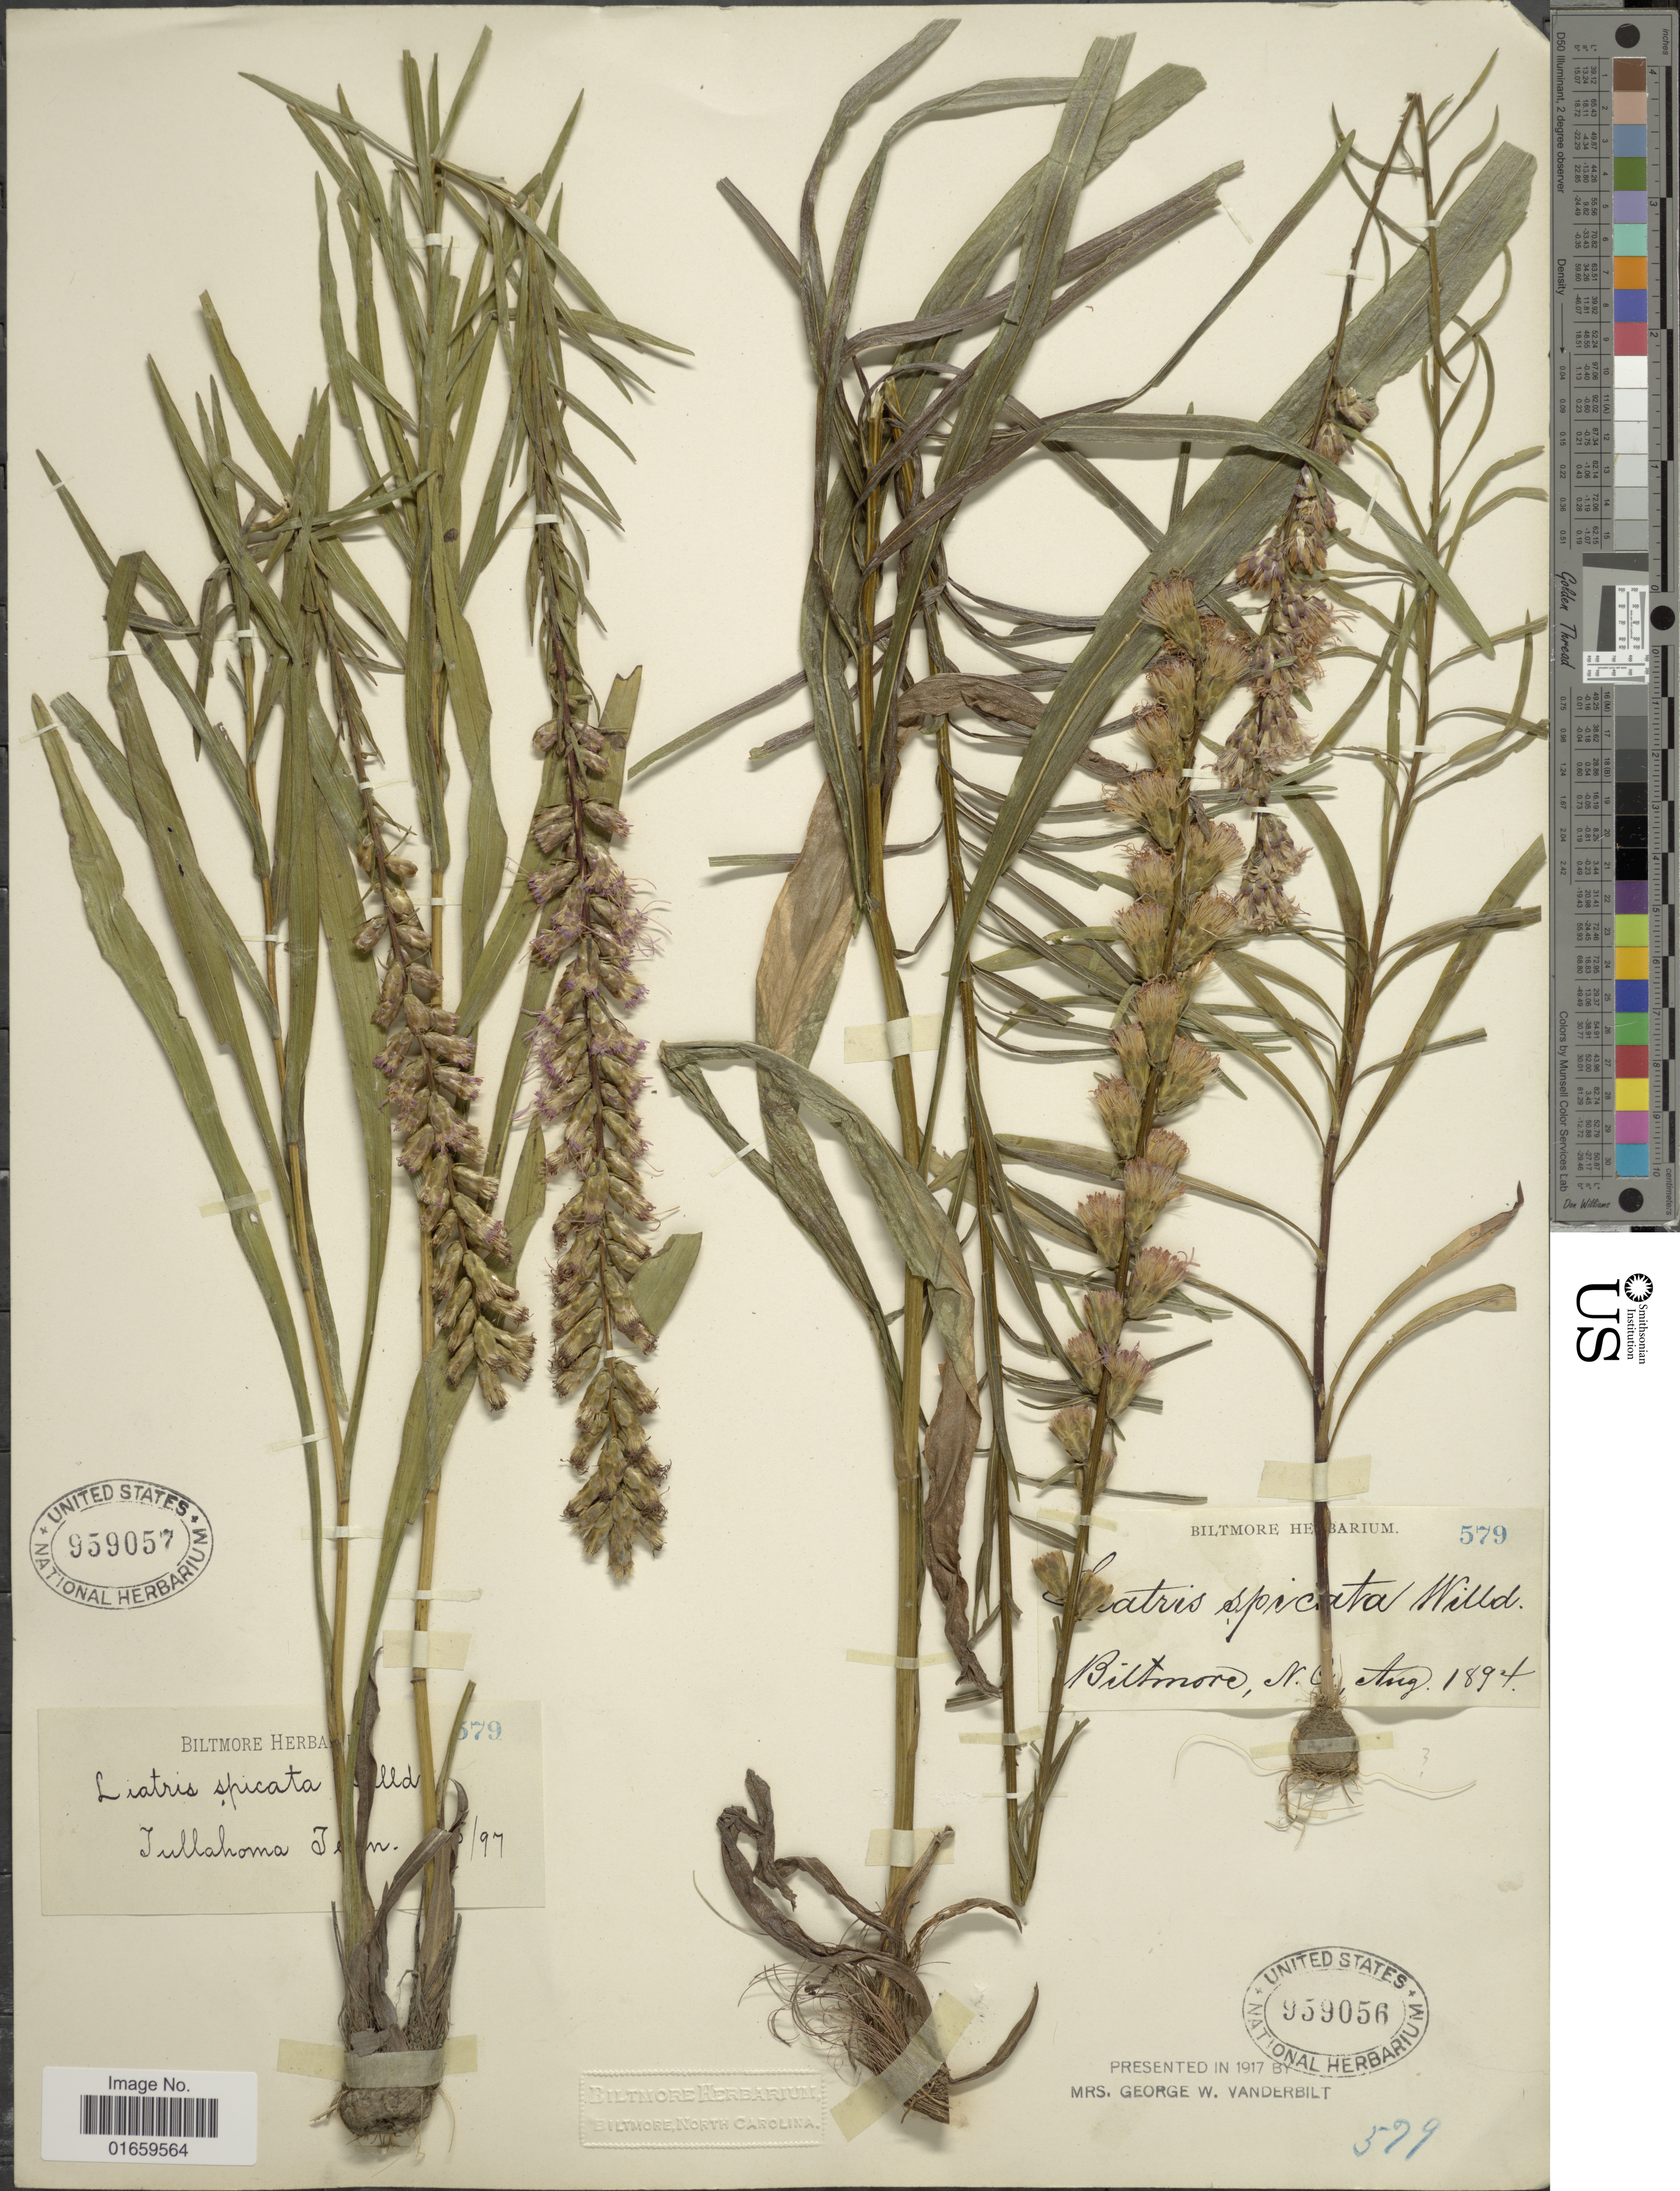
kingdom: Plantae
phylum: Tracheophyta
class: Magnoliopsida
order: Asterales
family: Asteraceae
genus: Liatris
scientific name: Liatris spicata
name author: (L.) Willd.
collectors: ex herb. Biltmore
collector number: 579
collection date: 1894-08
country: United States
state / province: North Carolina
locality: Biltmore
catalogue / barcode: US 959056-2